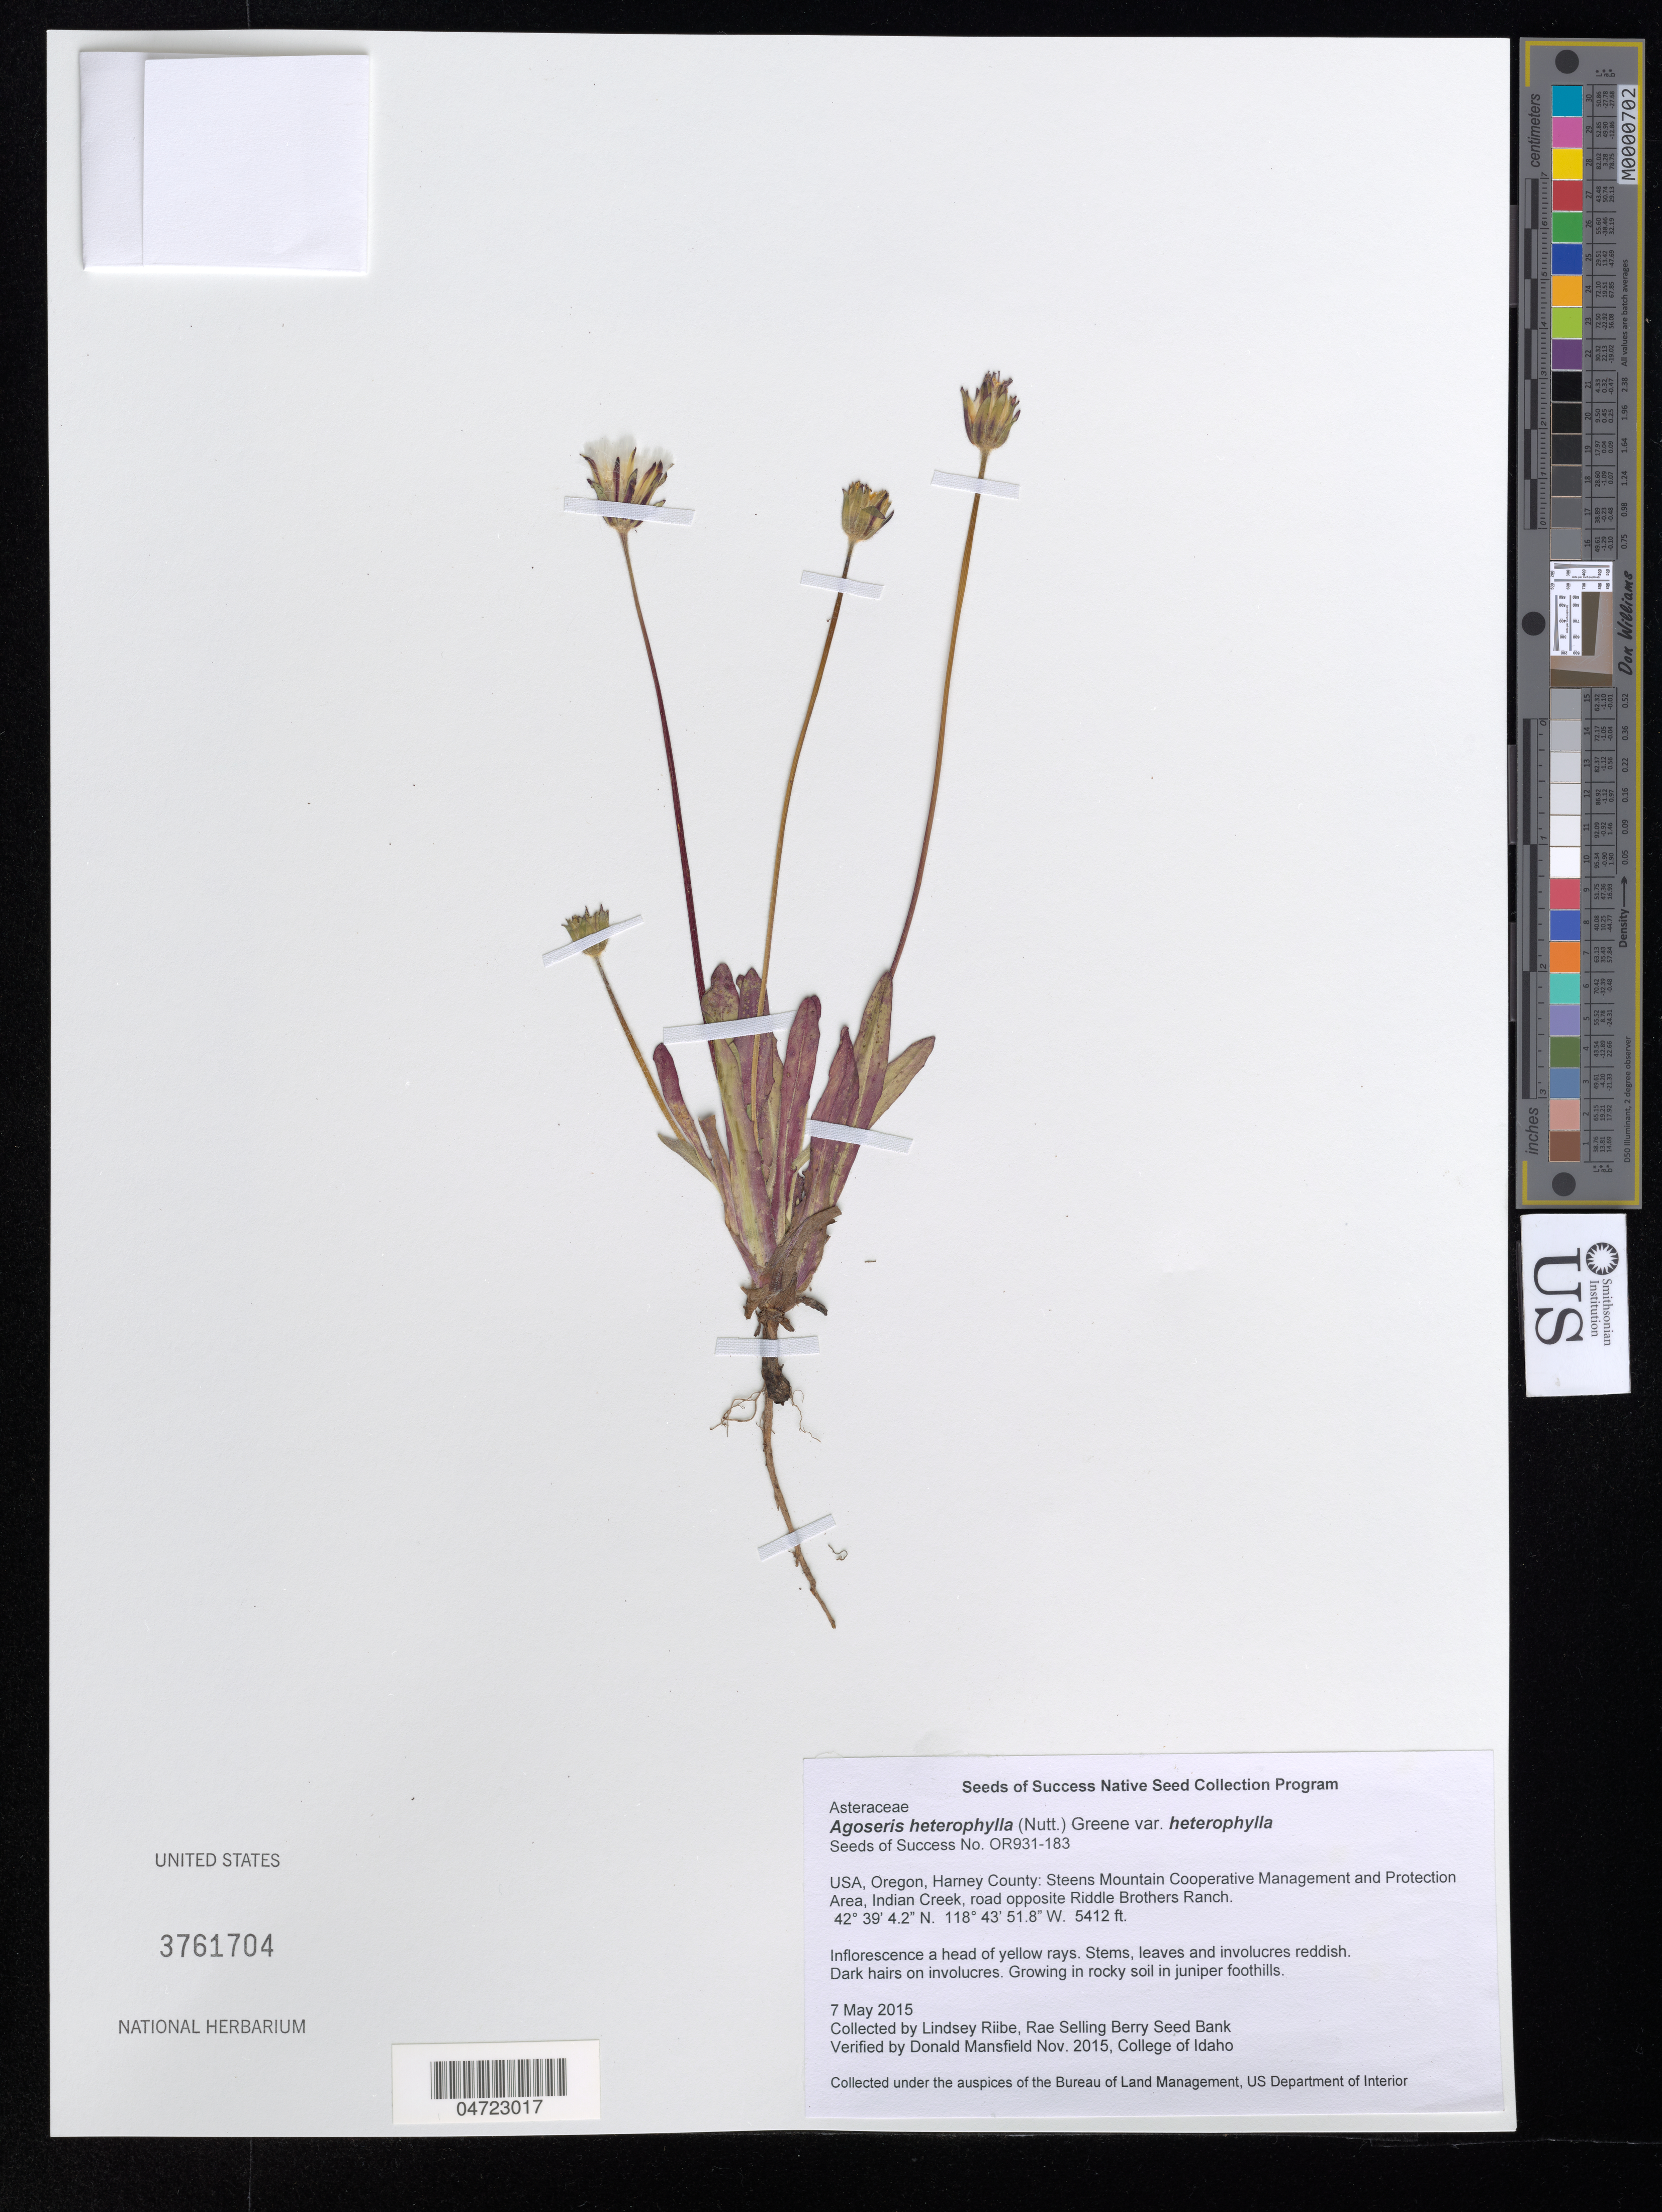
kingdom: Plantae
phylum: Tracheophyta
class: Magnoliopsida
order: Asterales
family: Asteraceae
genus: Agoseris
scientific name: Agoseris heterophylla var. heterophylla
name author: (Nutt.) Greene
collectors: L. Riibe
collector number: OR931-183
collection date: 2015-05-07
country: United States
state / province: Oregon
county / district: Harney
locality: Harney County: Steens Mountain Cooperative Management and Protection Area, Indian Creek, road opposite Riddle Brothers Ranch.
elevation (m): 1650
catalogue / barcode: US 3761704